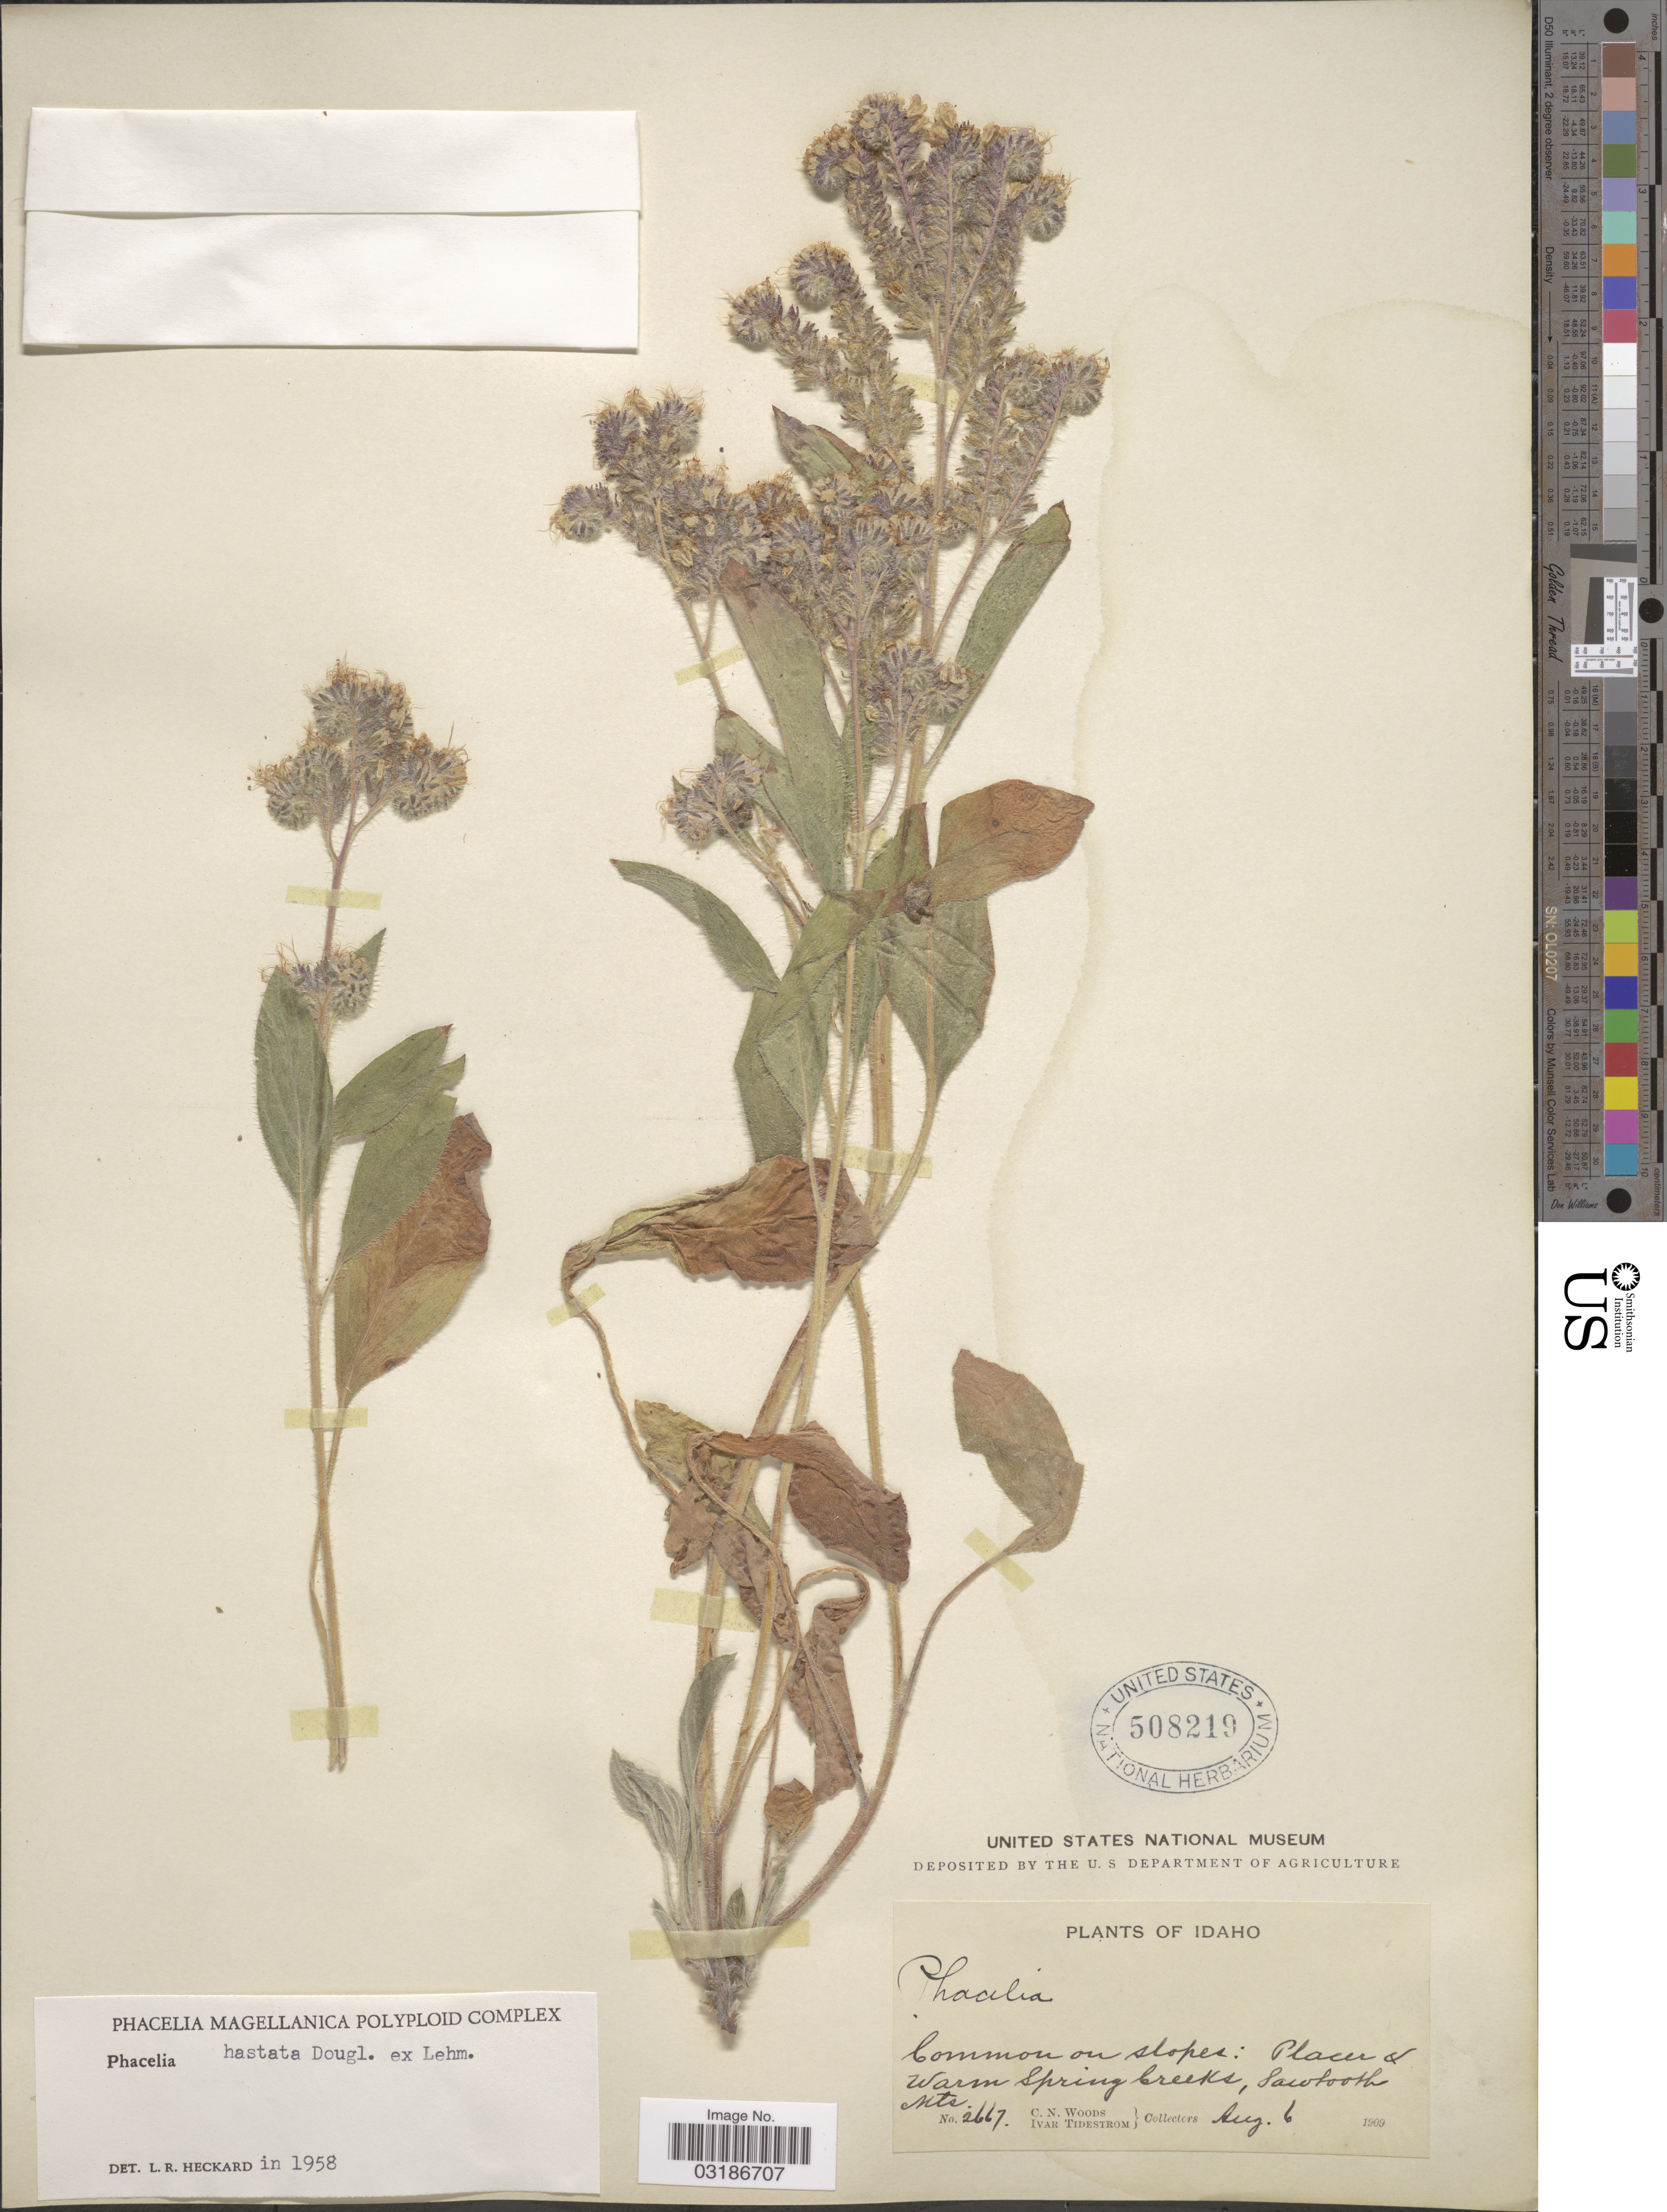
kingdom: Plantae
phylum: Tracheophyta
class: Magnoliopsida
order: Boraginales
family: Hydrophyllaceae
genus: Phacelia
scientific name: Phacelia hastata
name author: Douglas ex Lehm.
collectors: C. Woods & I. F. Tidestrom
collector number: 2667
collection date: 1909-08-06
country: United States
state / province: Idaho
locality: Common on slopes: Placer & Warm Spring Creeks, Sawtooth Mts.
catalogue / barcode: US 508219